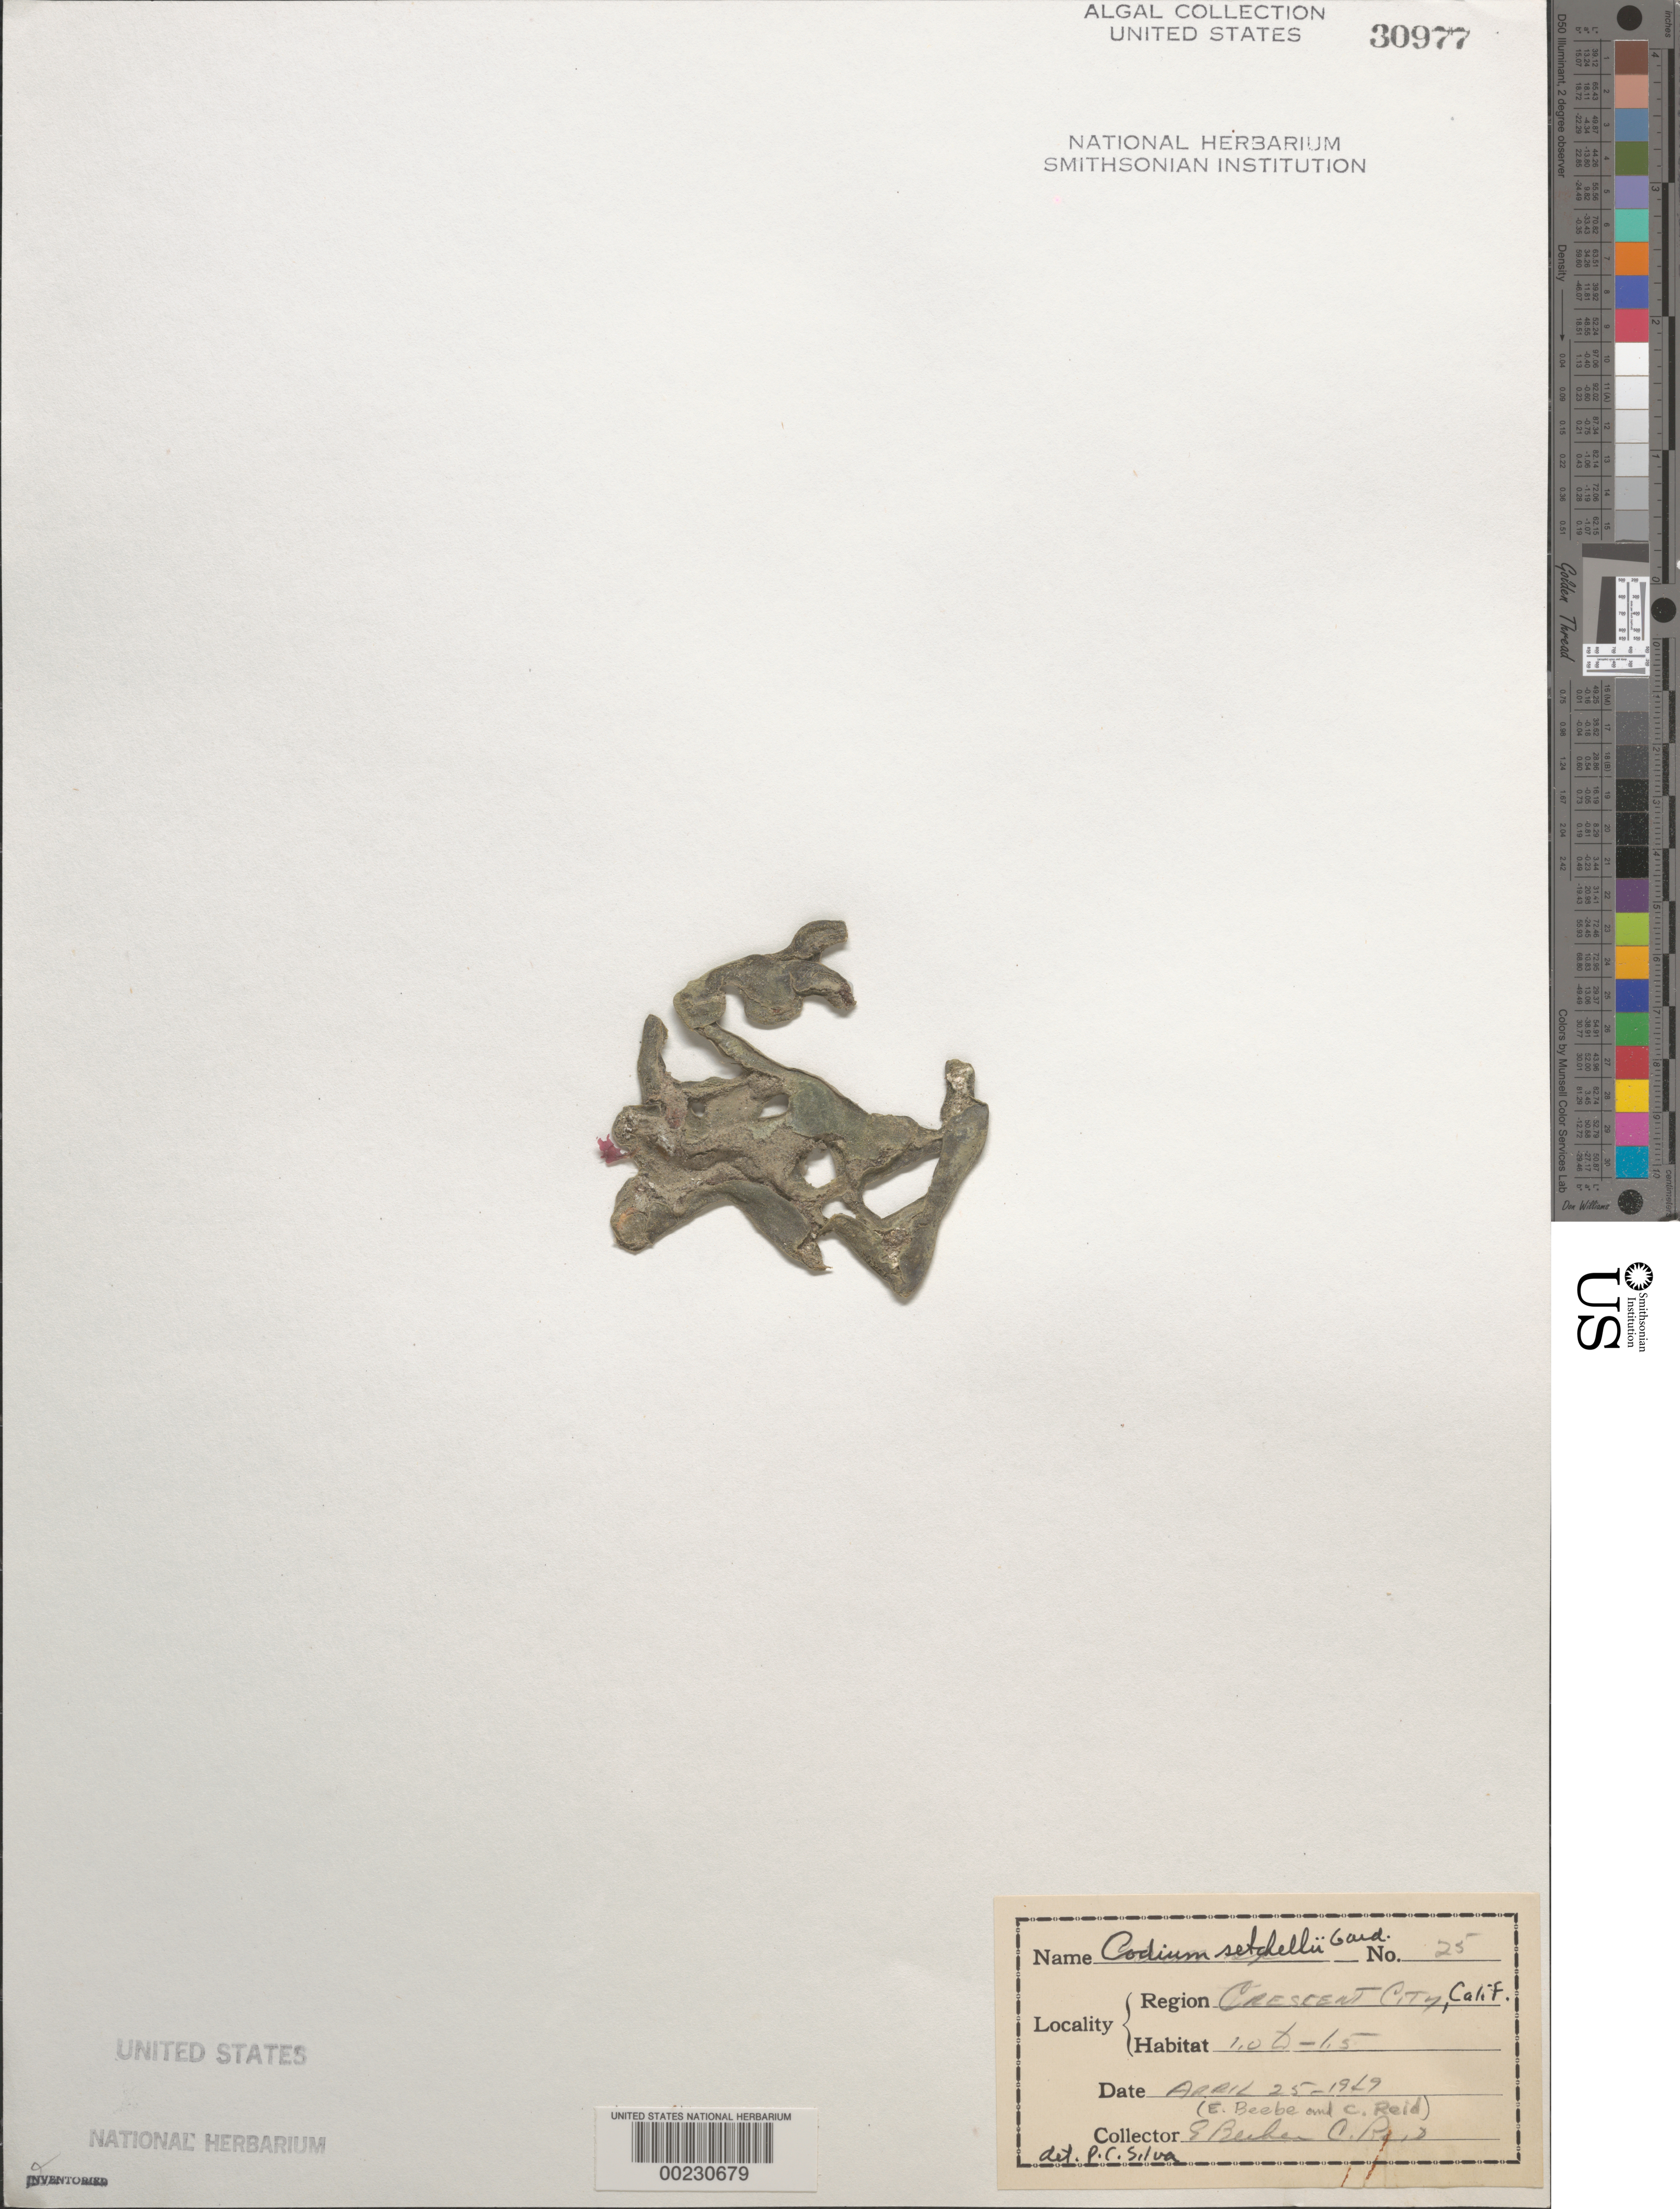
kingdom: Plantae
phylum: Chlorophyta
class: Ulvophyceae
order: Bryopsidales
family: Codiaceae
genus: Codium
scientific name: Codium setchellii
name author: N.L. Gardner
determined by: Silva, P. C.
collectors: E. Beebe & C. Reid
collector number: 25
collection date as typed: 25 Apr 1949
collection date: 1949-04-25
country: United States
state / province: California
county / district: Del Norte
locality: Crescent City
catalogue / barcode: US 30977